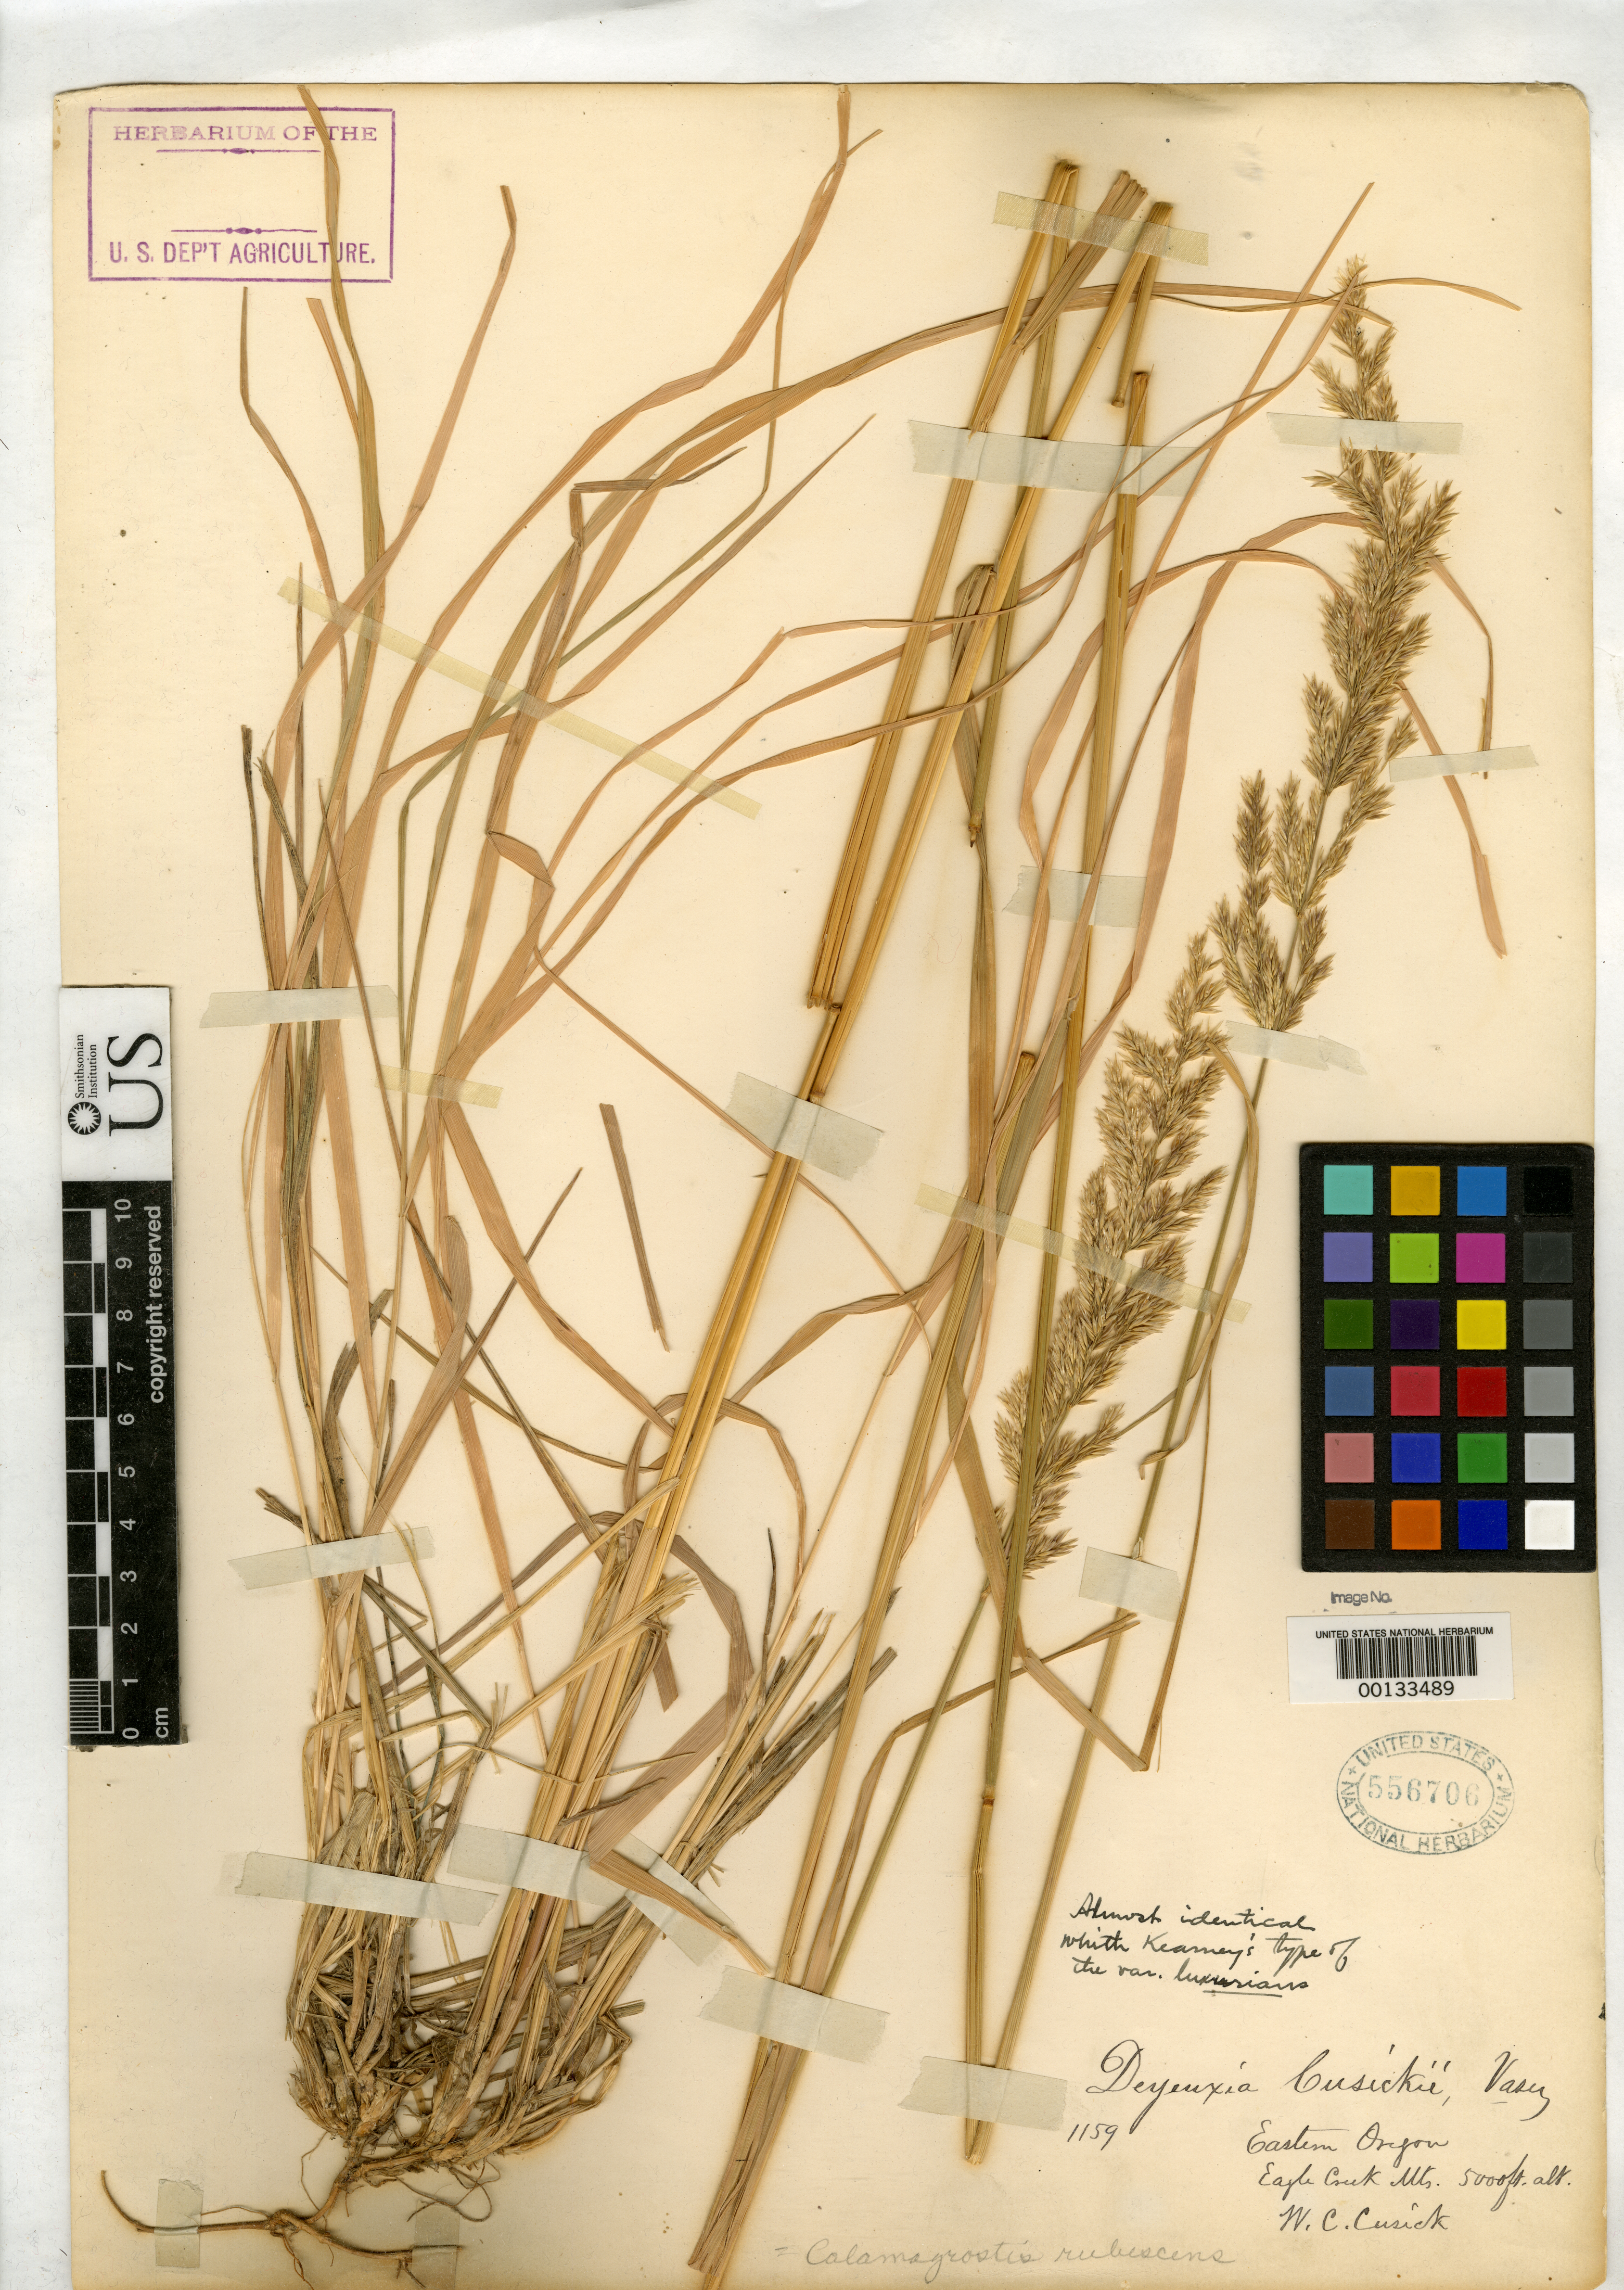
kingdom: Plantae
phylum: Tracheophyta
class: Liliopsida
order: Poales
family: Poaceae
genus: Deyeuxia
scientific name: Deyeuxia cusickii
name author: Vasey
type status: Isotype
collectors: W. C. Cusick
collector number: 1159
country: United States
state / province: Oregon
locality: Eagle Creek mts.; alt. 5000ft.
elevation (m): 1524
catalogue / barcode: US 556706